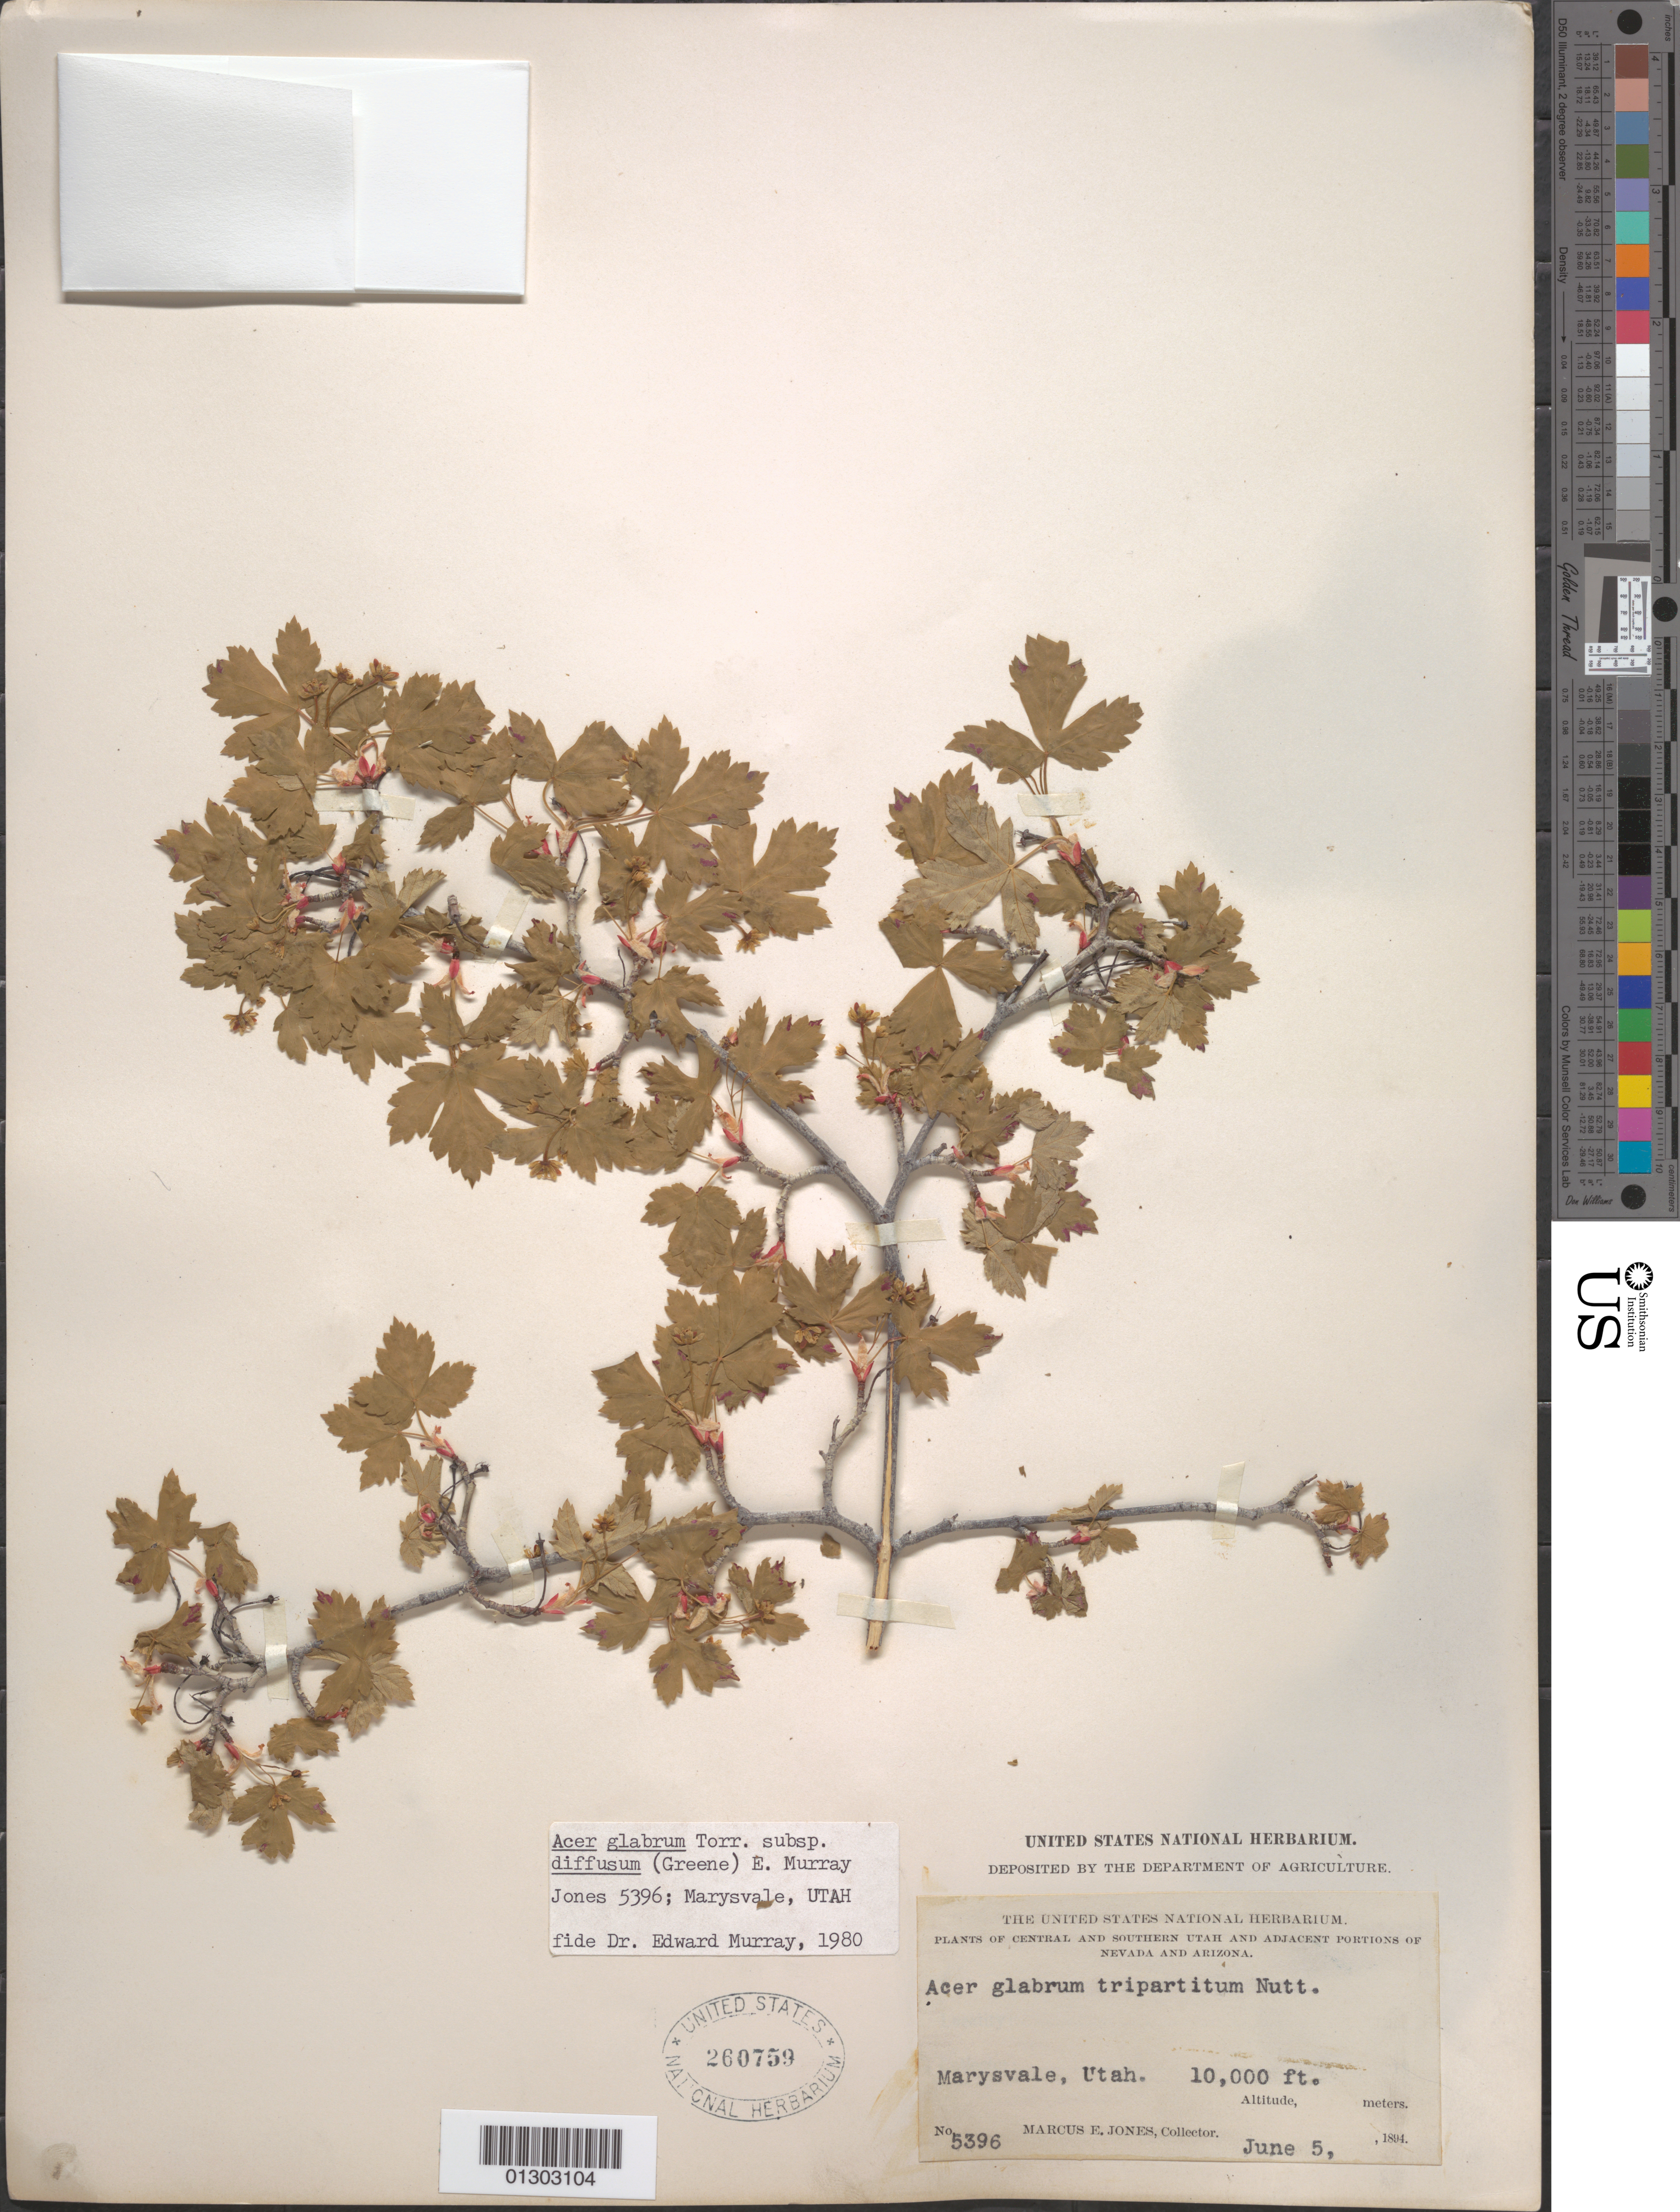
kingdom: Plantae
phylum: Tracheophyta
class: Magnoliopsida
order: Sapindales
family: Sapindaceae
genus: Acer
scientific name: Acer glabrum subsp. diffusum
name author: (Greene) A.E. Murray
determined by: Murray, Edward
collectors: M. E. Jones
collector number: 5396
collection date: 1894-06-05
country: United States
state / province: Utah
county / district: Piute County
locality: Marysvale.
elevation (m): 3048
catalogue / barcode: US 260759